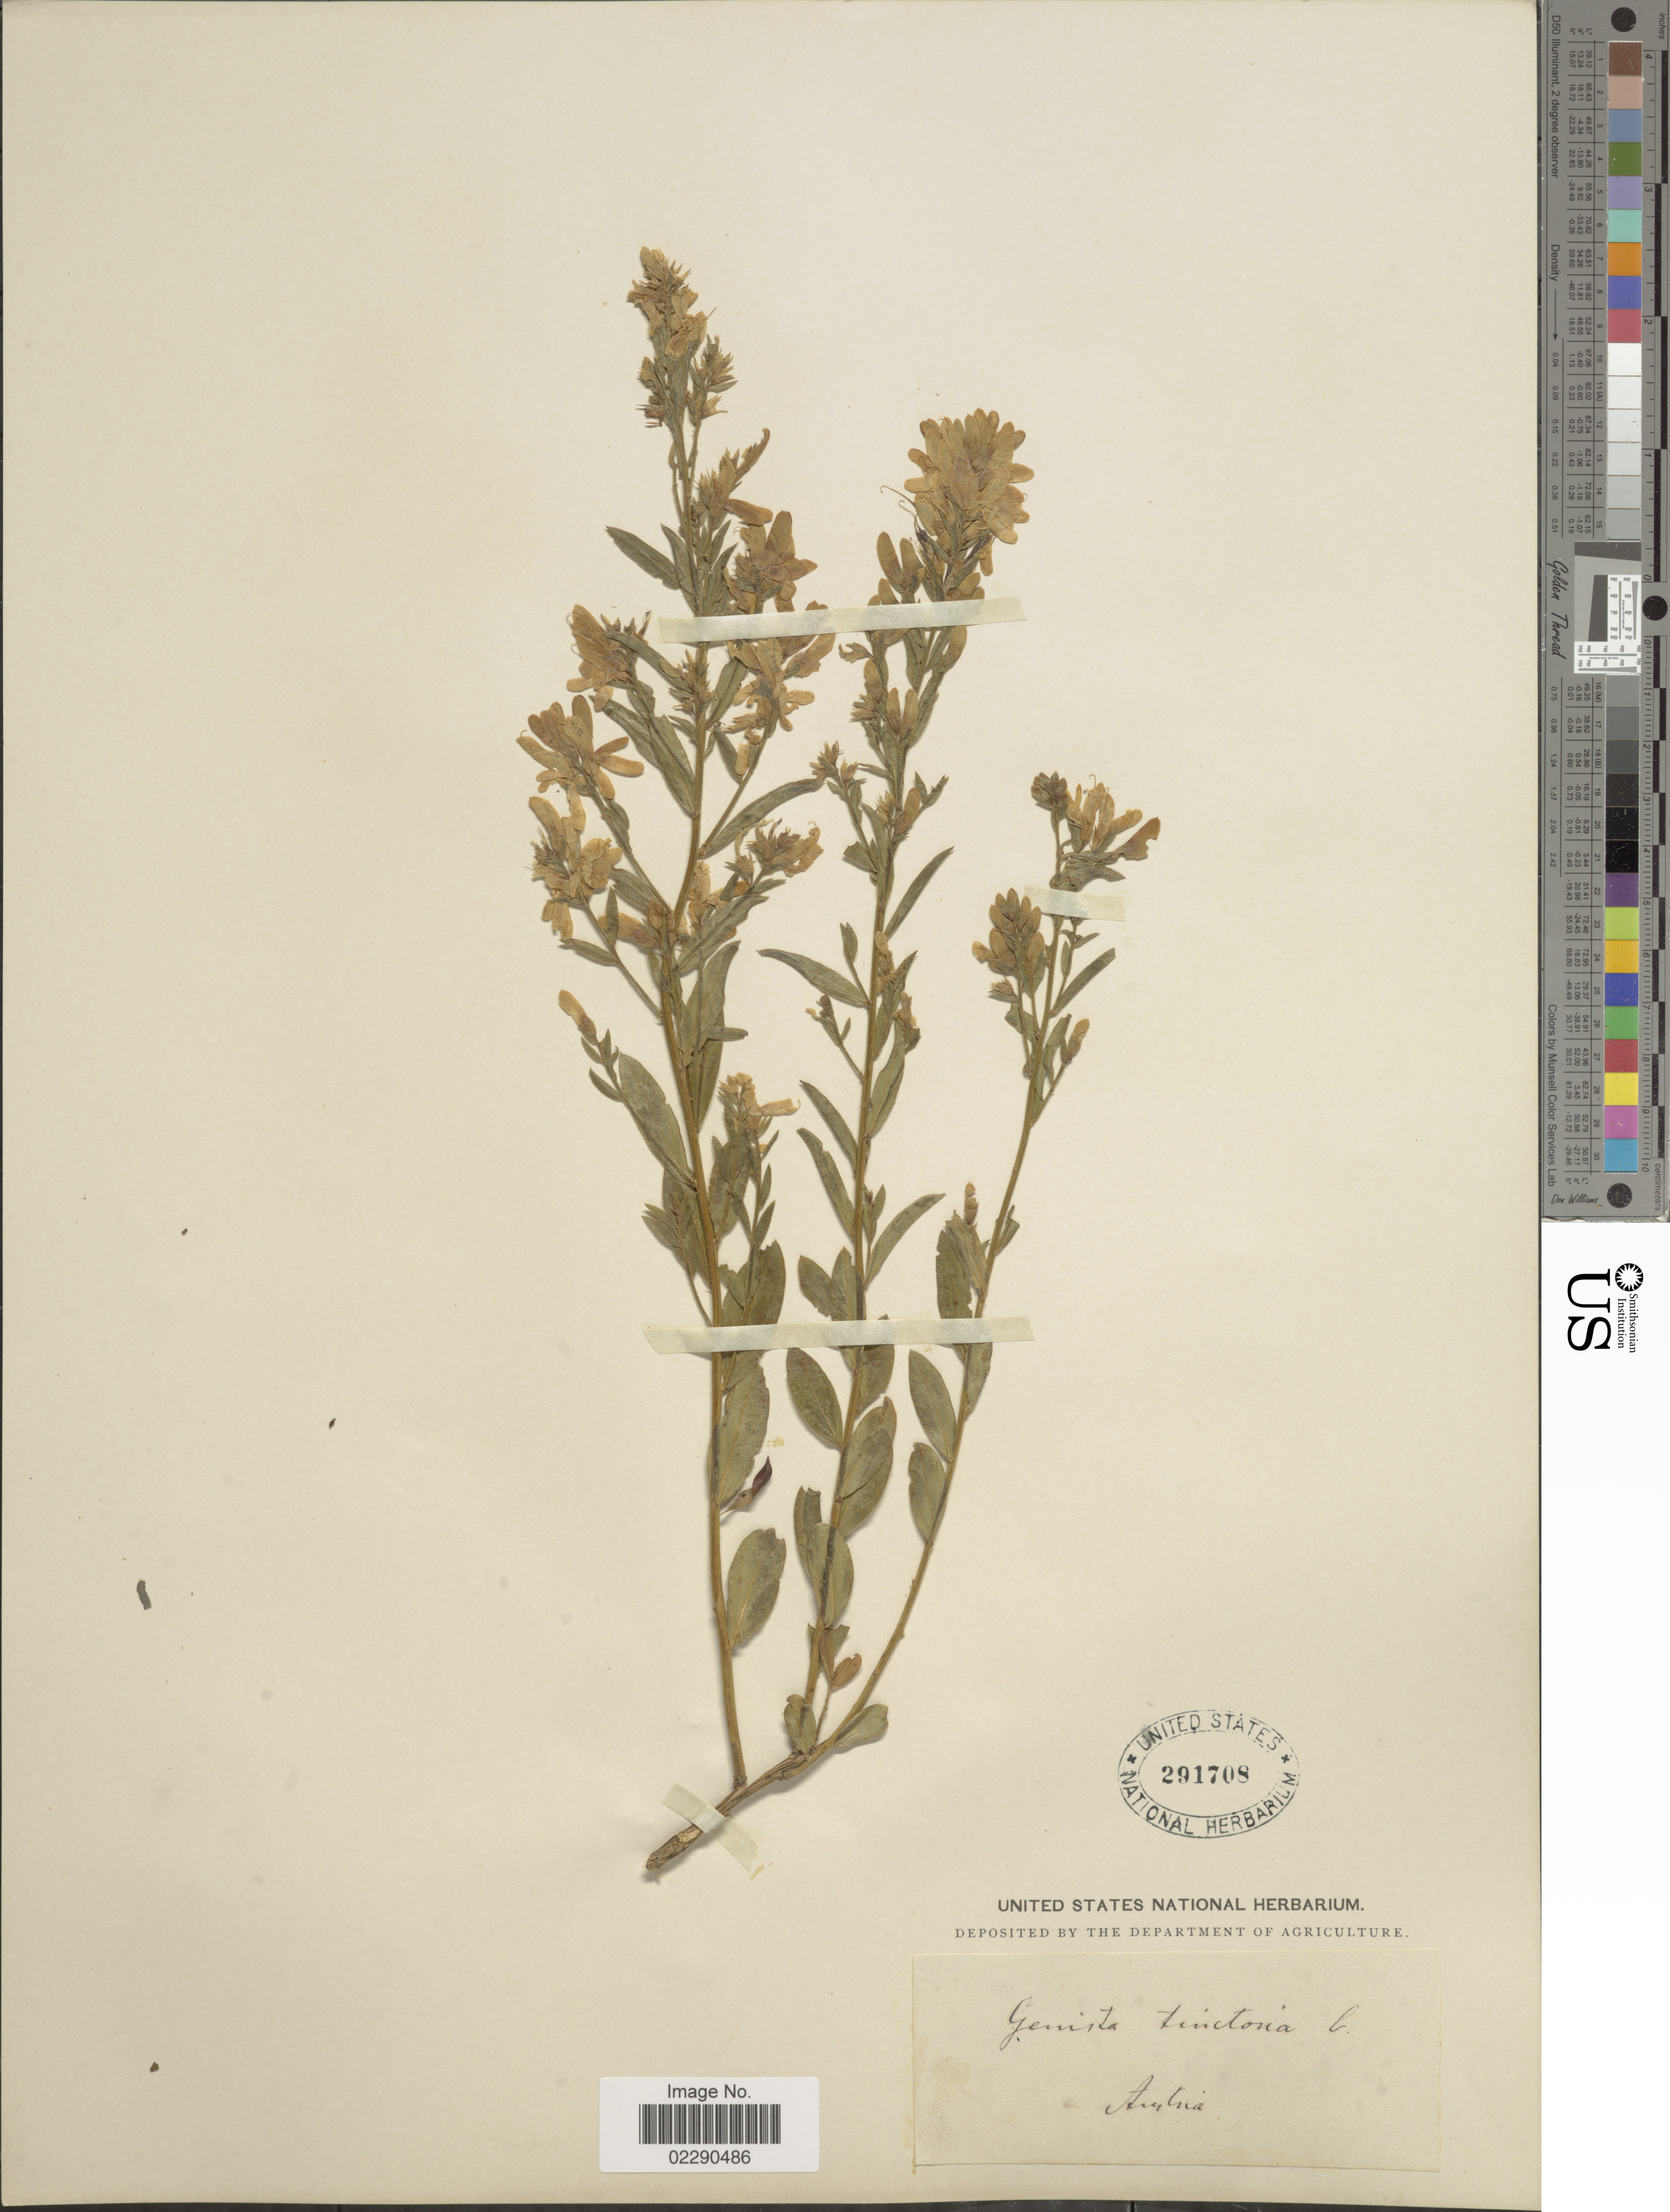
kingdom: Plantae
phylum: Tracheophyta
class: Magnoliopsida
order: Fabales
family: Fabaceae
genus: Genista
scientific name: Genista tinctoria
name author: L.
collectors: U.S. National Herbarium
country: Austria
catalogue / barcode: US 291708